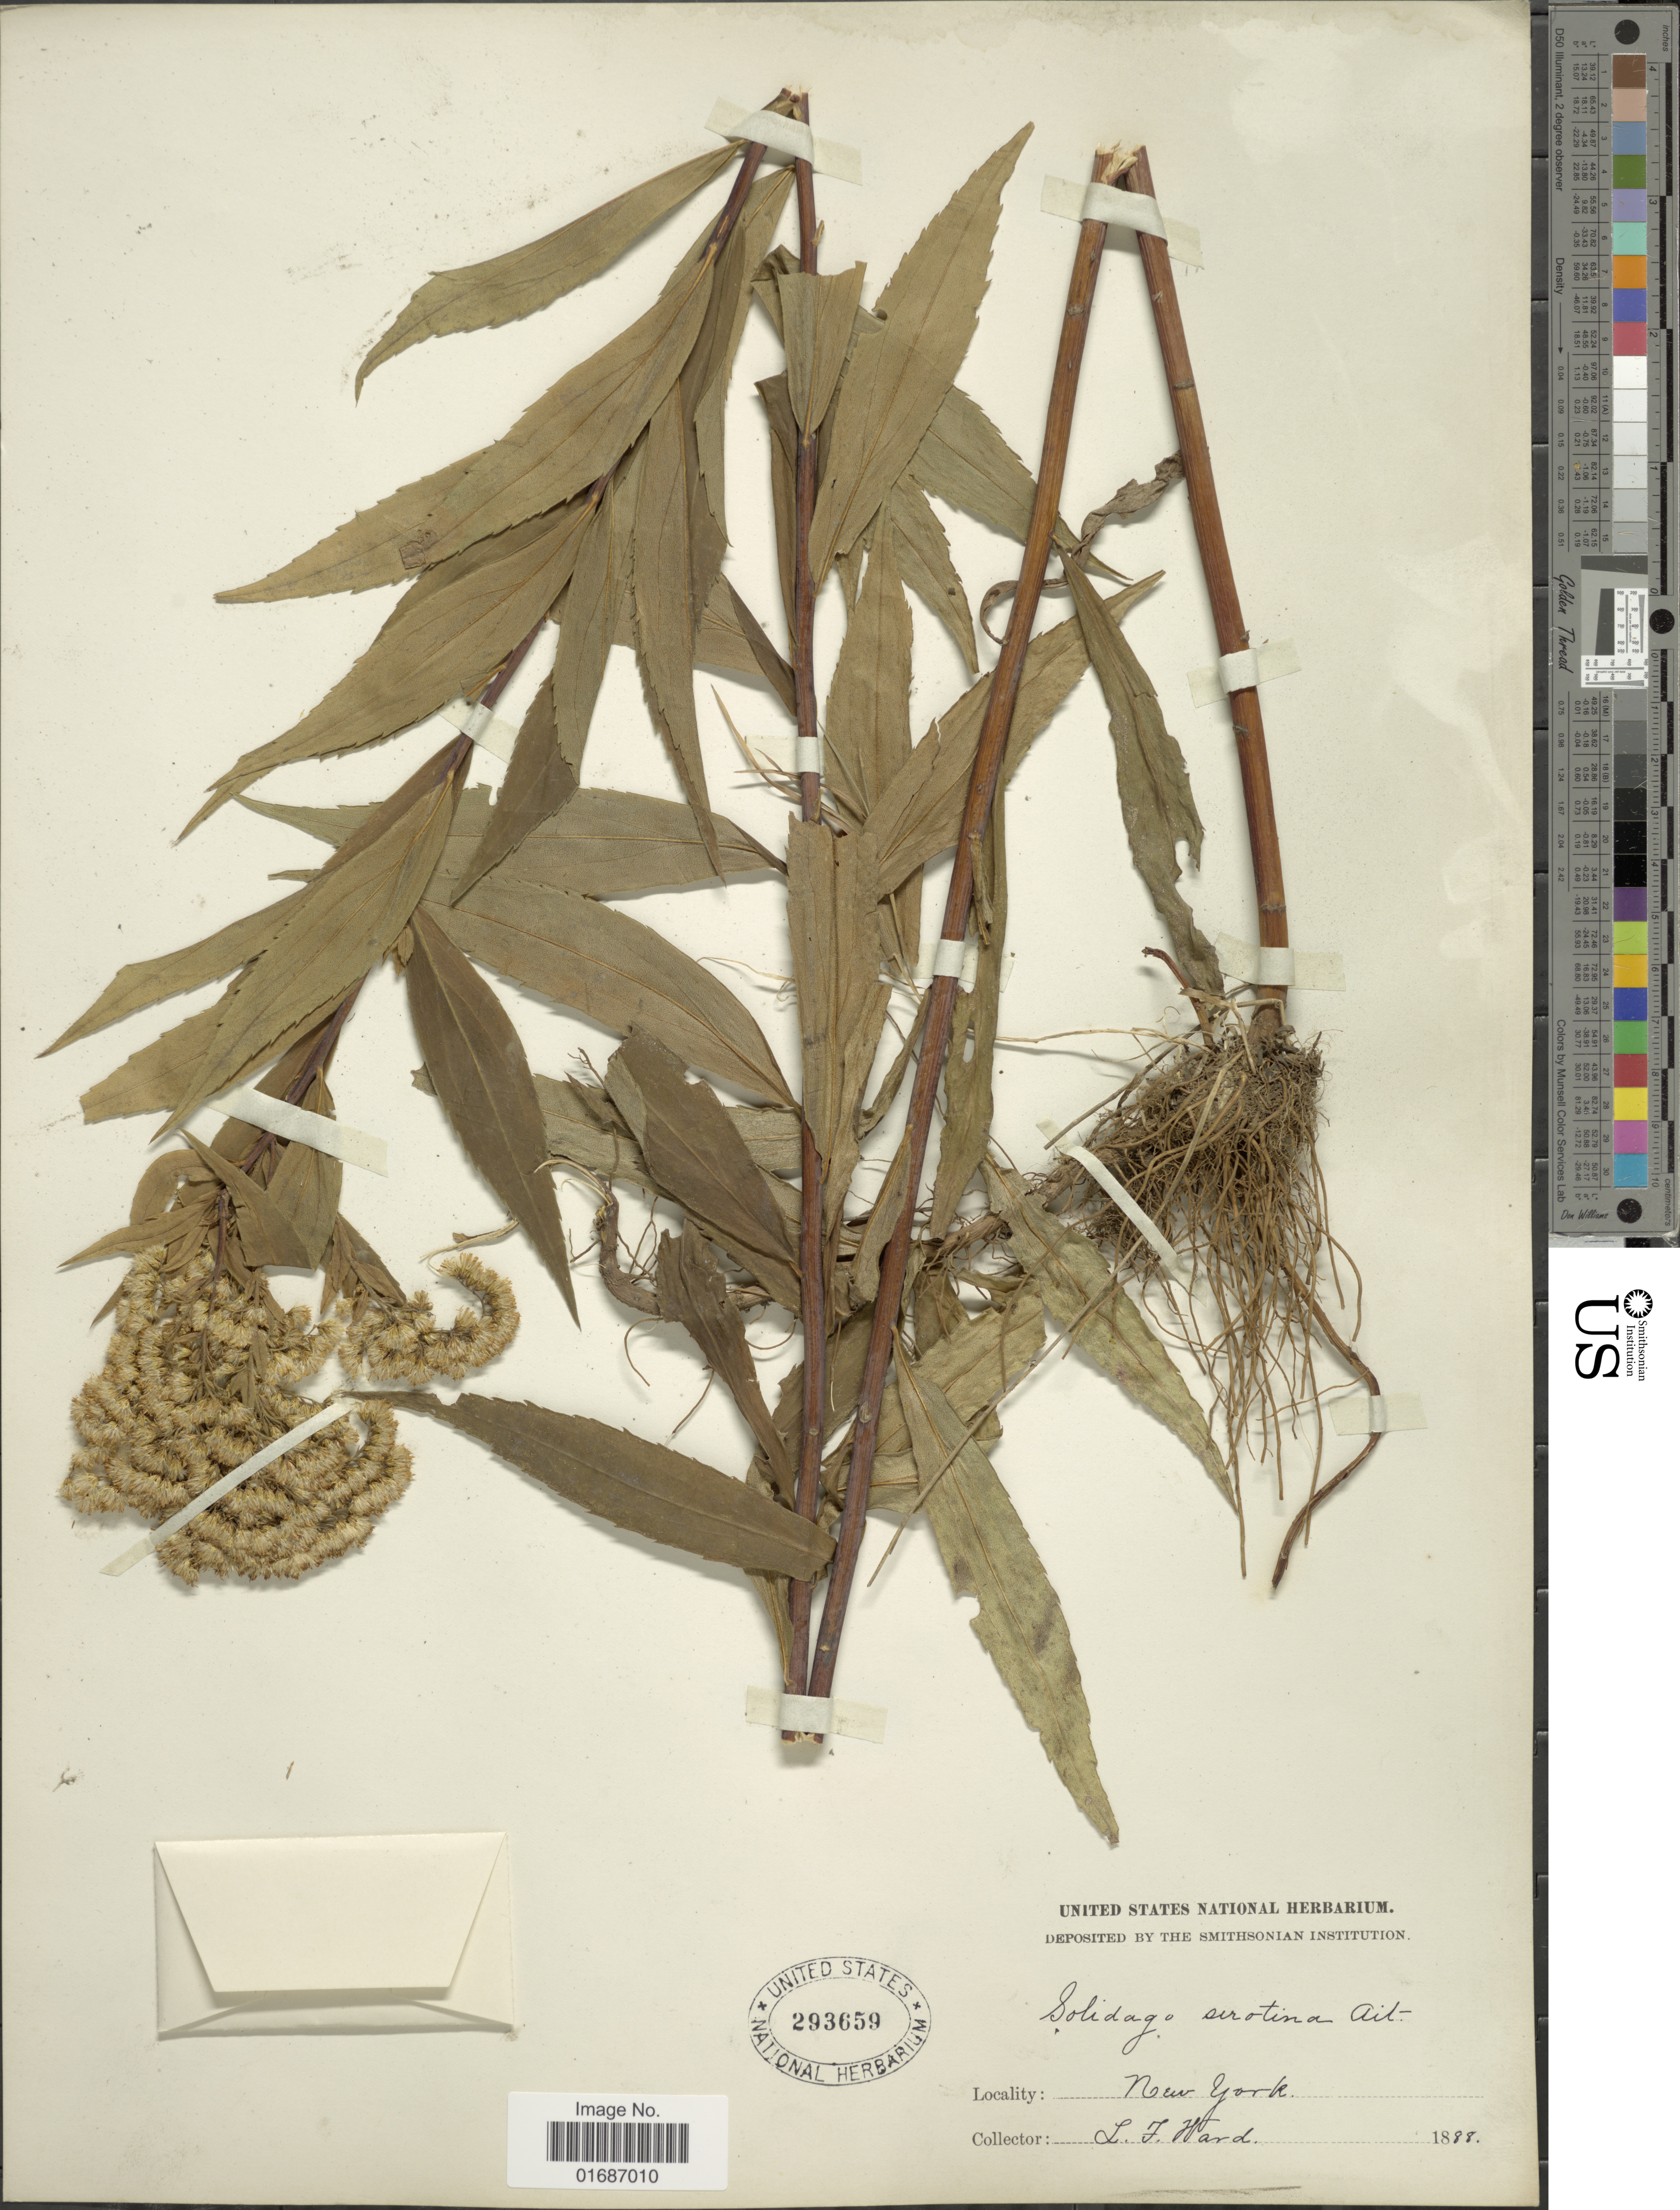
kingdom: Plantae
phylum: Tracheophyta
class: Magnoliopsida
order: Asterales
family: Asteraceae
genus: Solidago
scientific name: Solidago gigantea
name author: Aiton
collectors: L. Ward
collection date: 1888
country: United States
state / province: New York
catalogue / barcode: US 293659